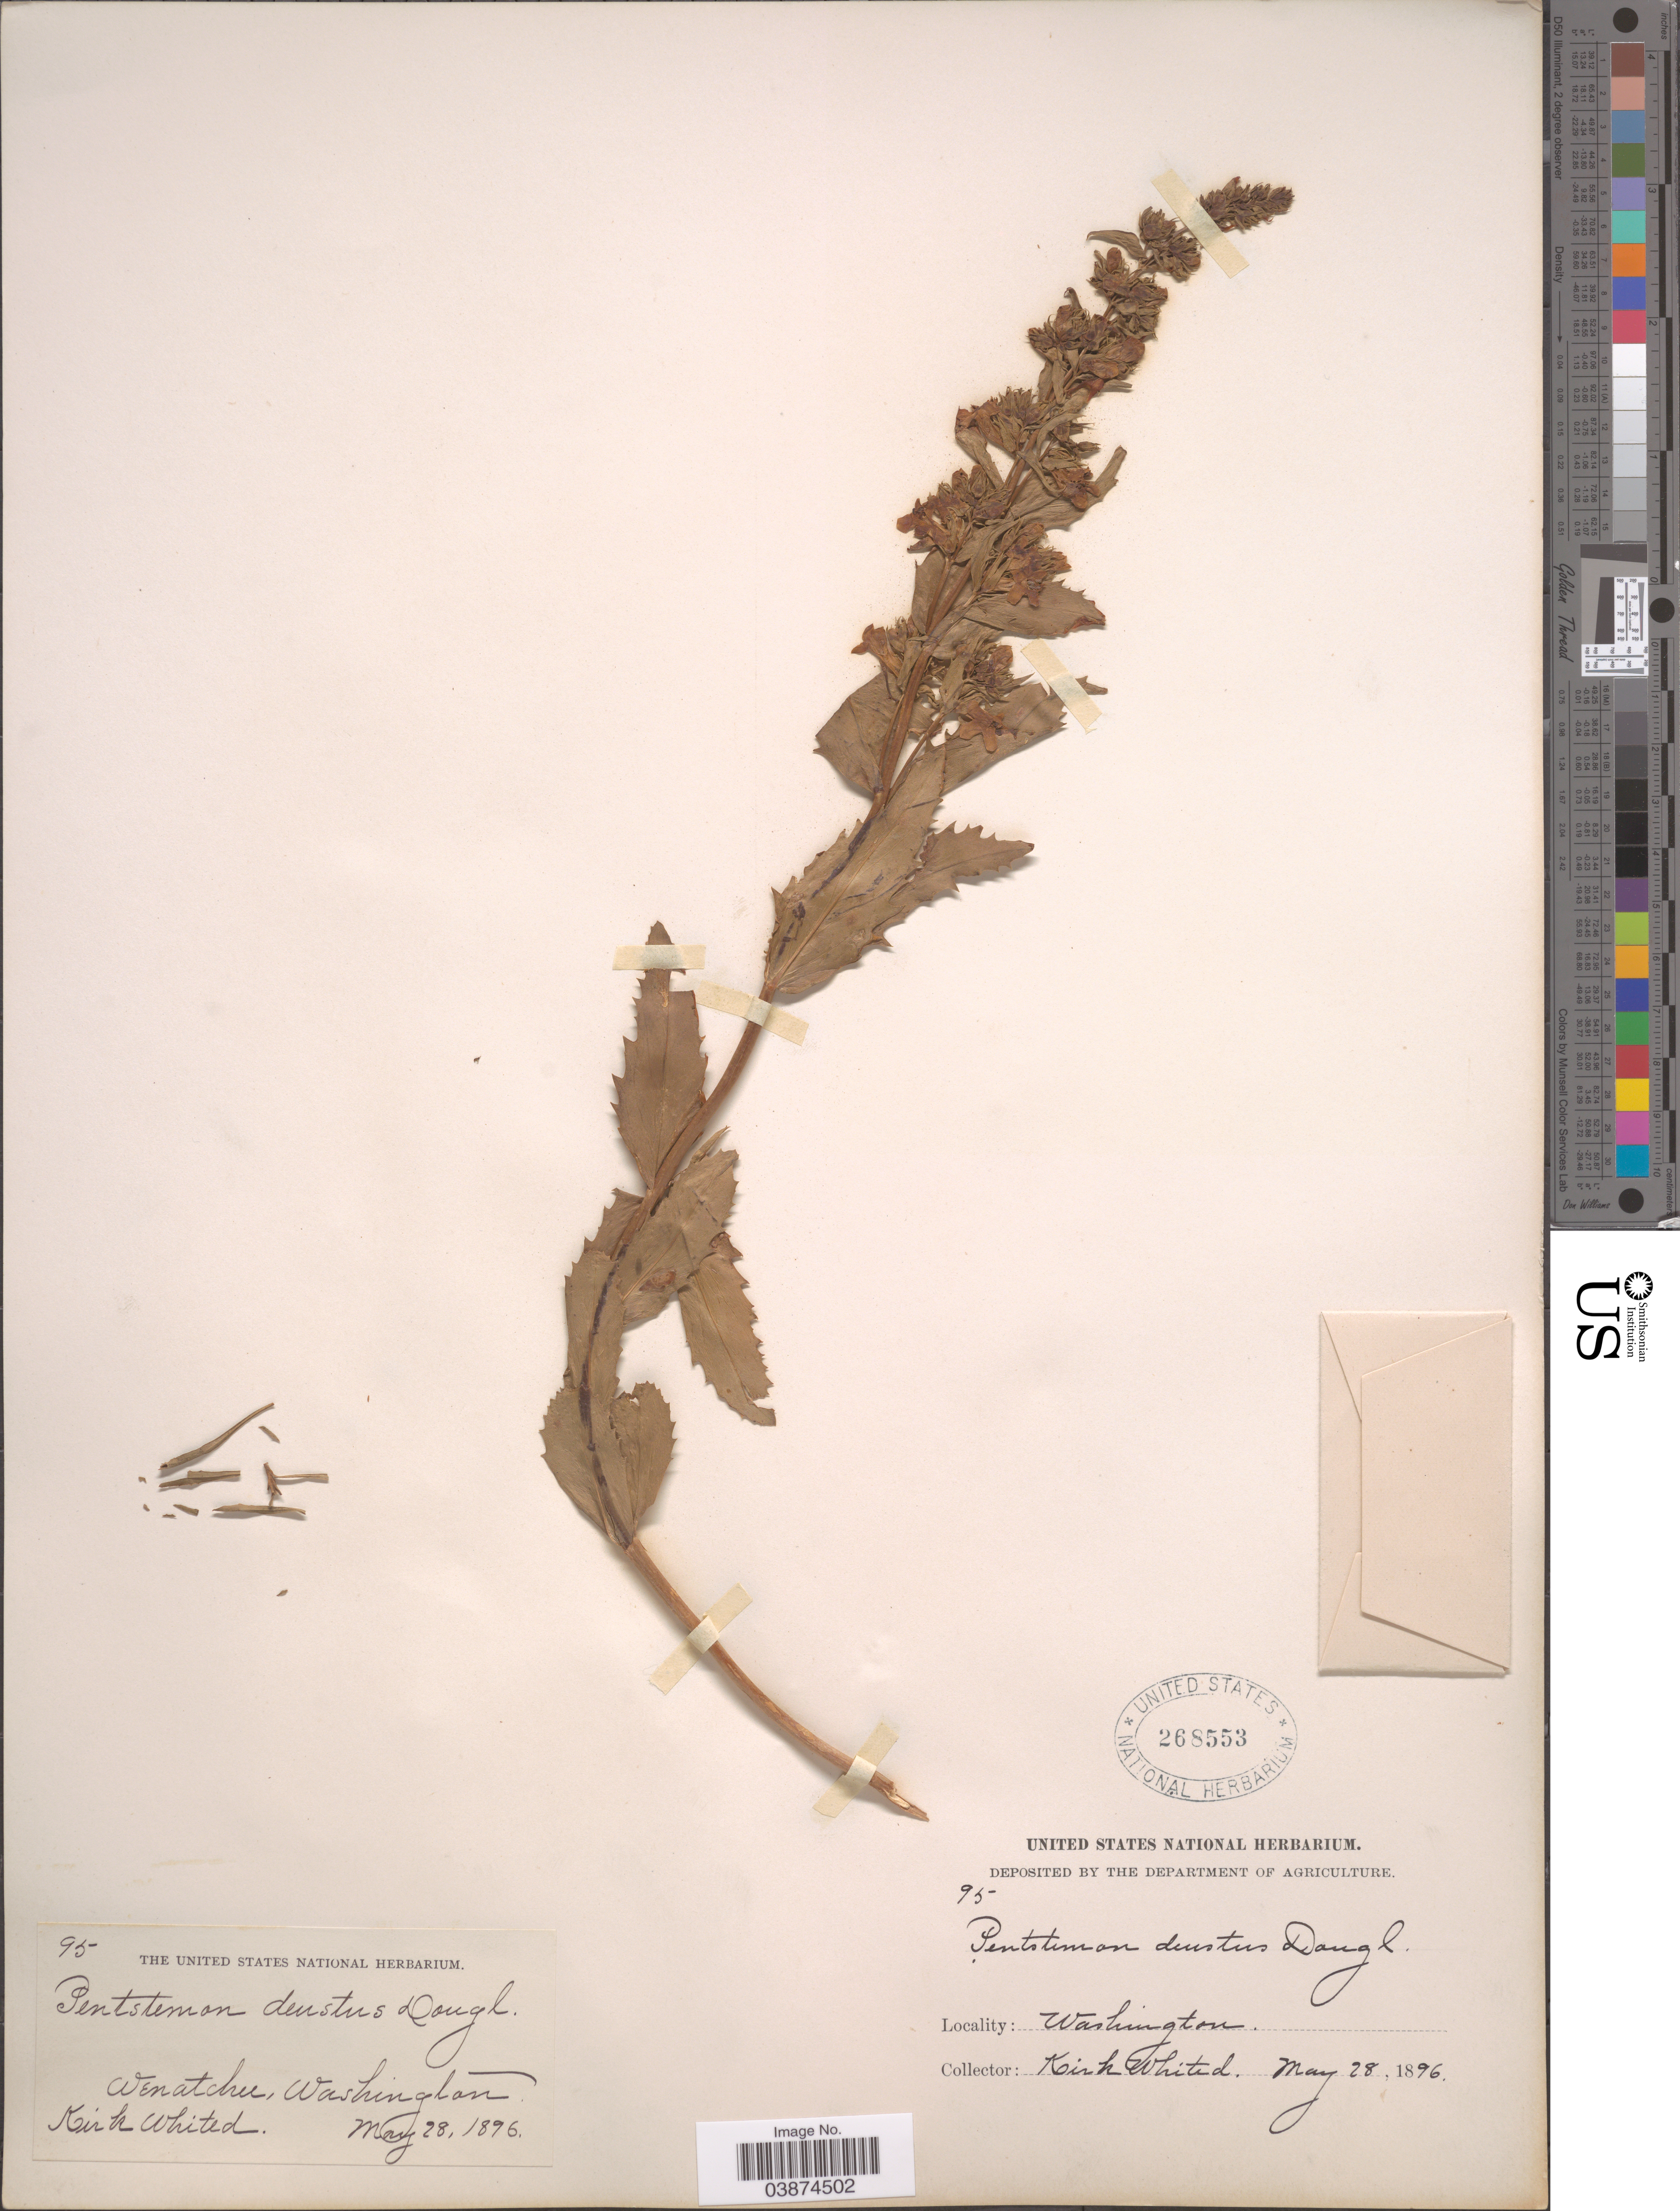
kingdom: Plantae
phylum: Tracheophyta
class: Magnoliopsida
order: Lamiales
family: Plantaginaceae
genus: Penstemon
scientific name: Penstemon deustus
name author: Douglas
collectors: K. Whited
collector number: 95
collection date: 1896-05-28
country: United States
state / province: Washington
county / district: Chelan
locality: Wenatchee.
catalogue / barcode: US 268553